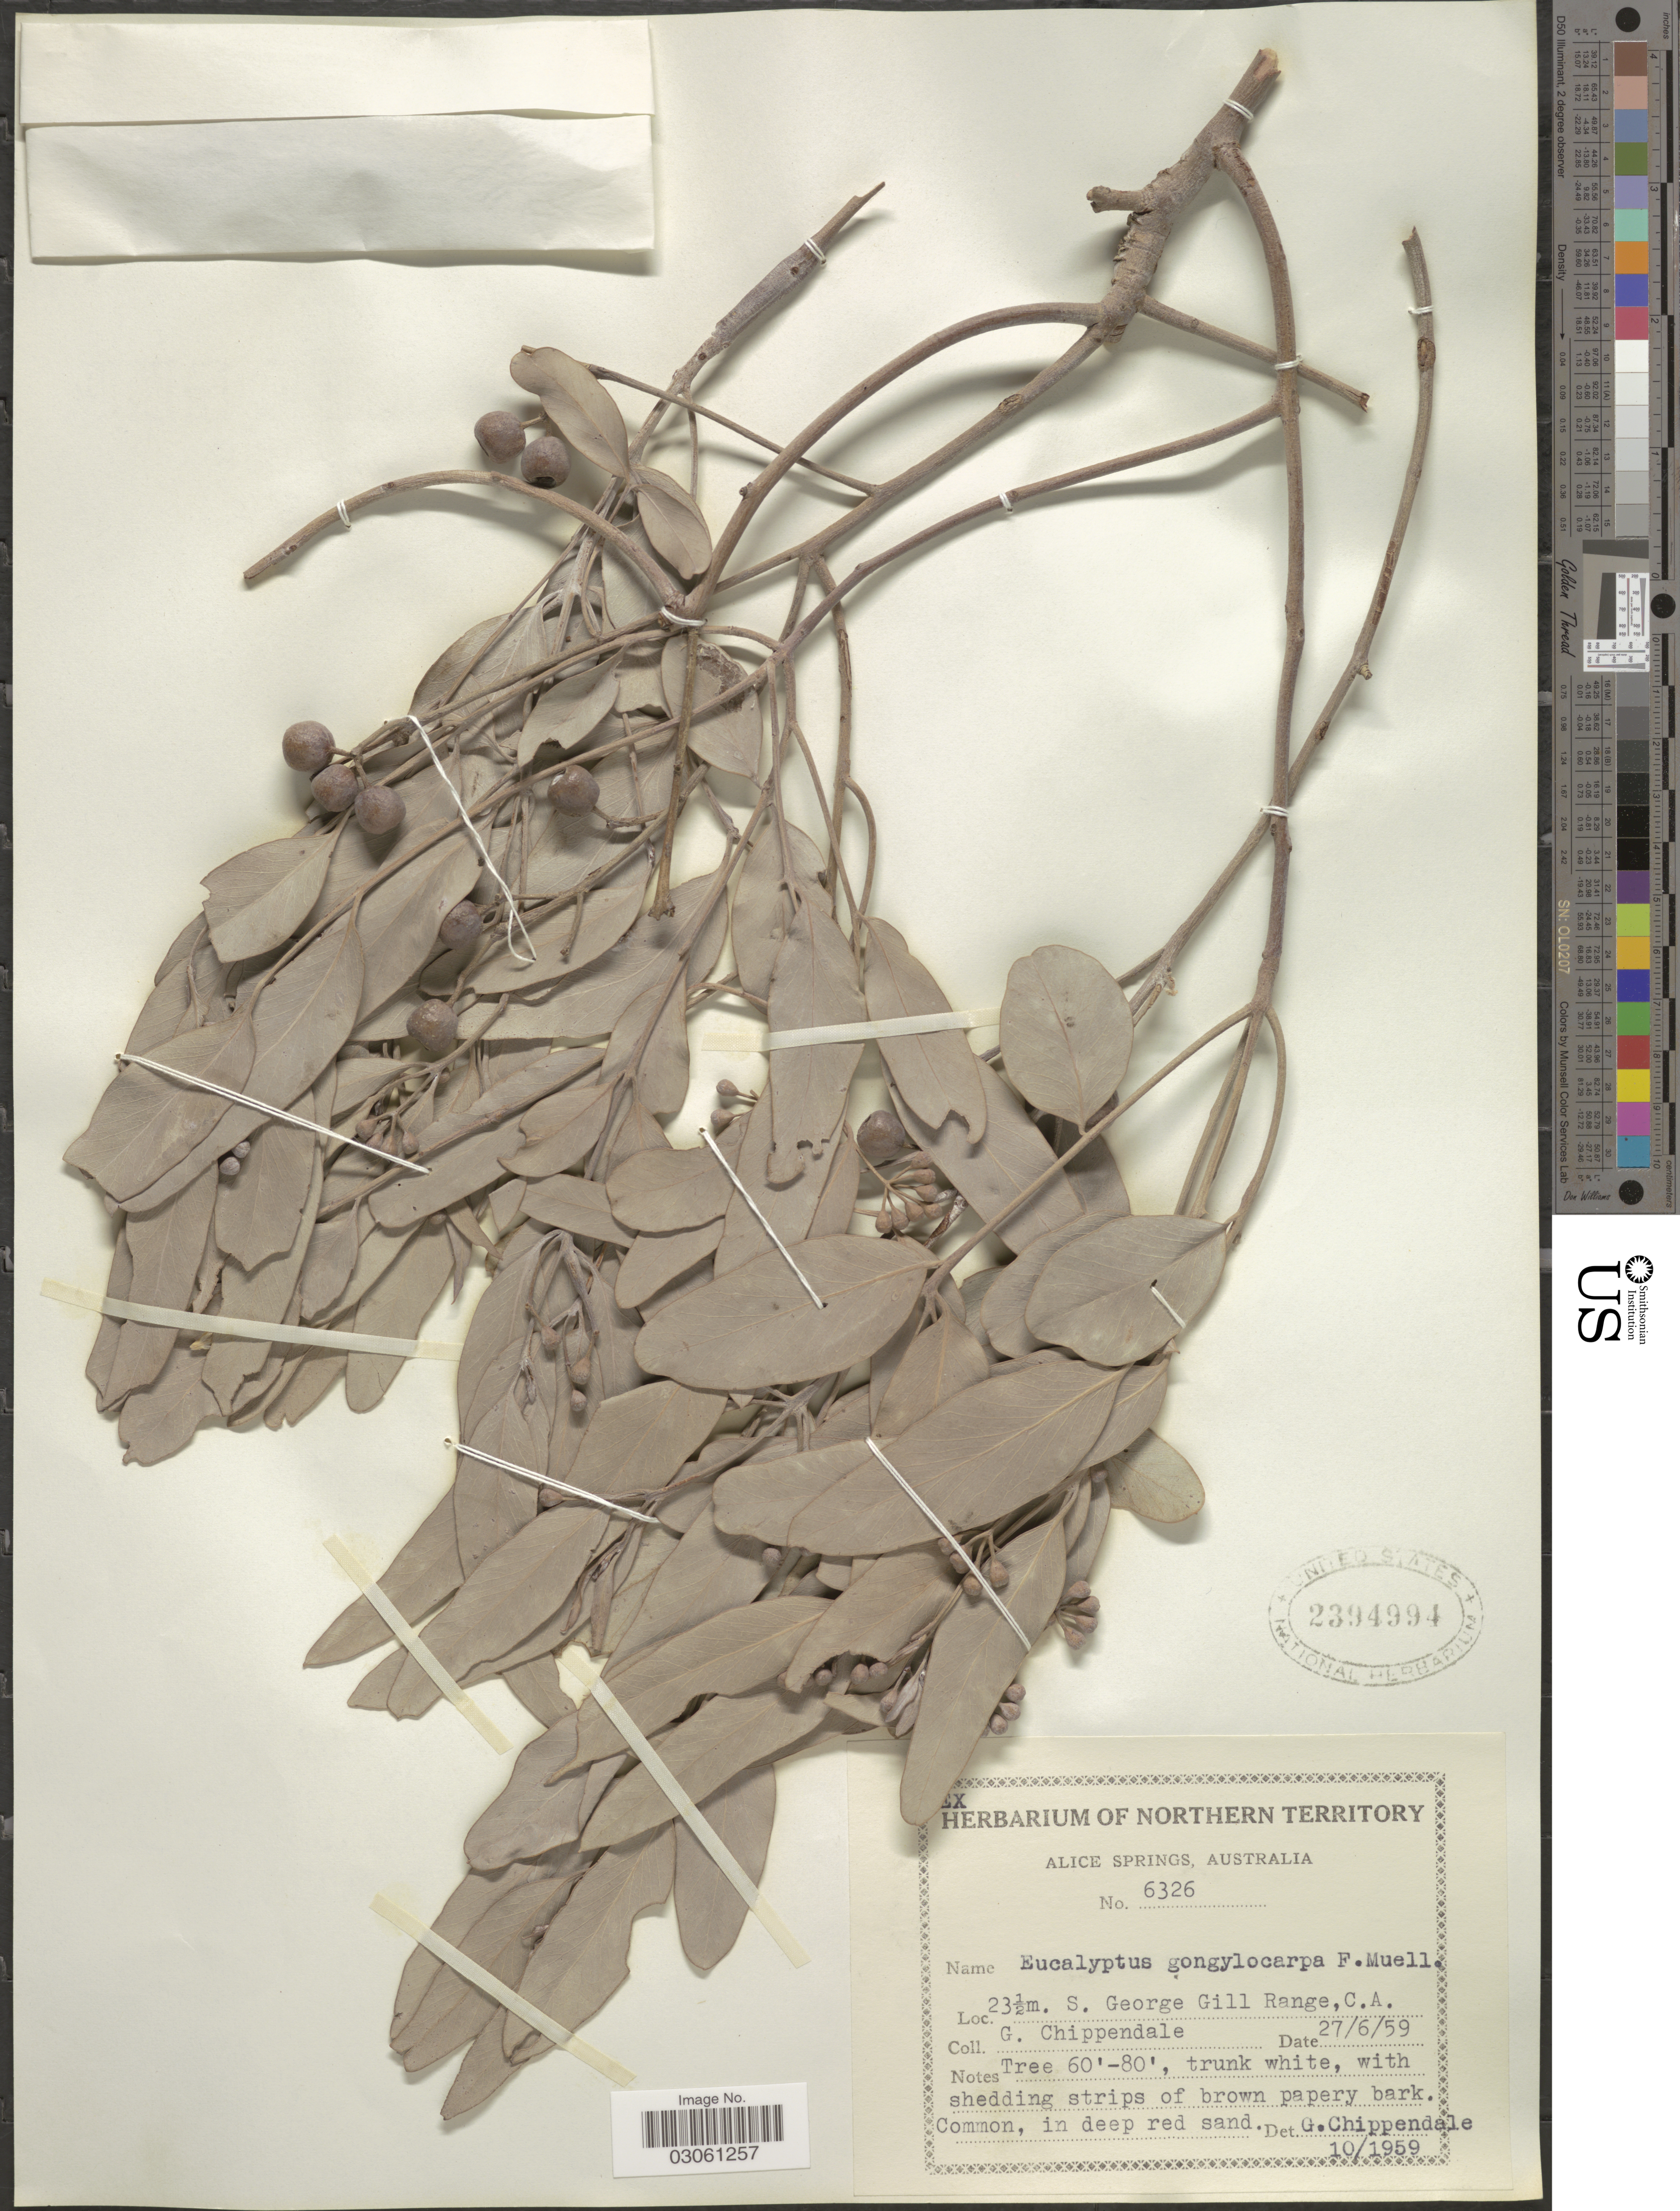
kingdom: Plantae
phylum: Tracheophyta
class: Magnoliopsida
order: Myrtales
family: Myrtaceae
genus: Eucalyptus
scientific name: Eucalyptus gongylocarpa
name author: Blakely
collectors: G. Chippendale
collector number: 6326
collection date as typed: Transcribed d/m/y: 27/6/59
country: Australia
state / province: Northern Territory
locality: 23½ m. S. George Gill Range, C.A.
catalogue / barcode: US 2394994